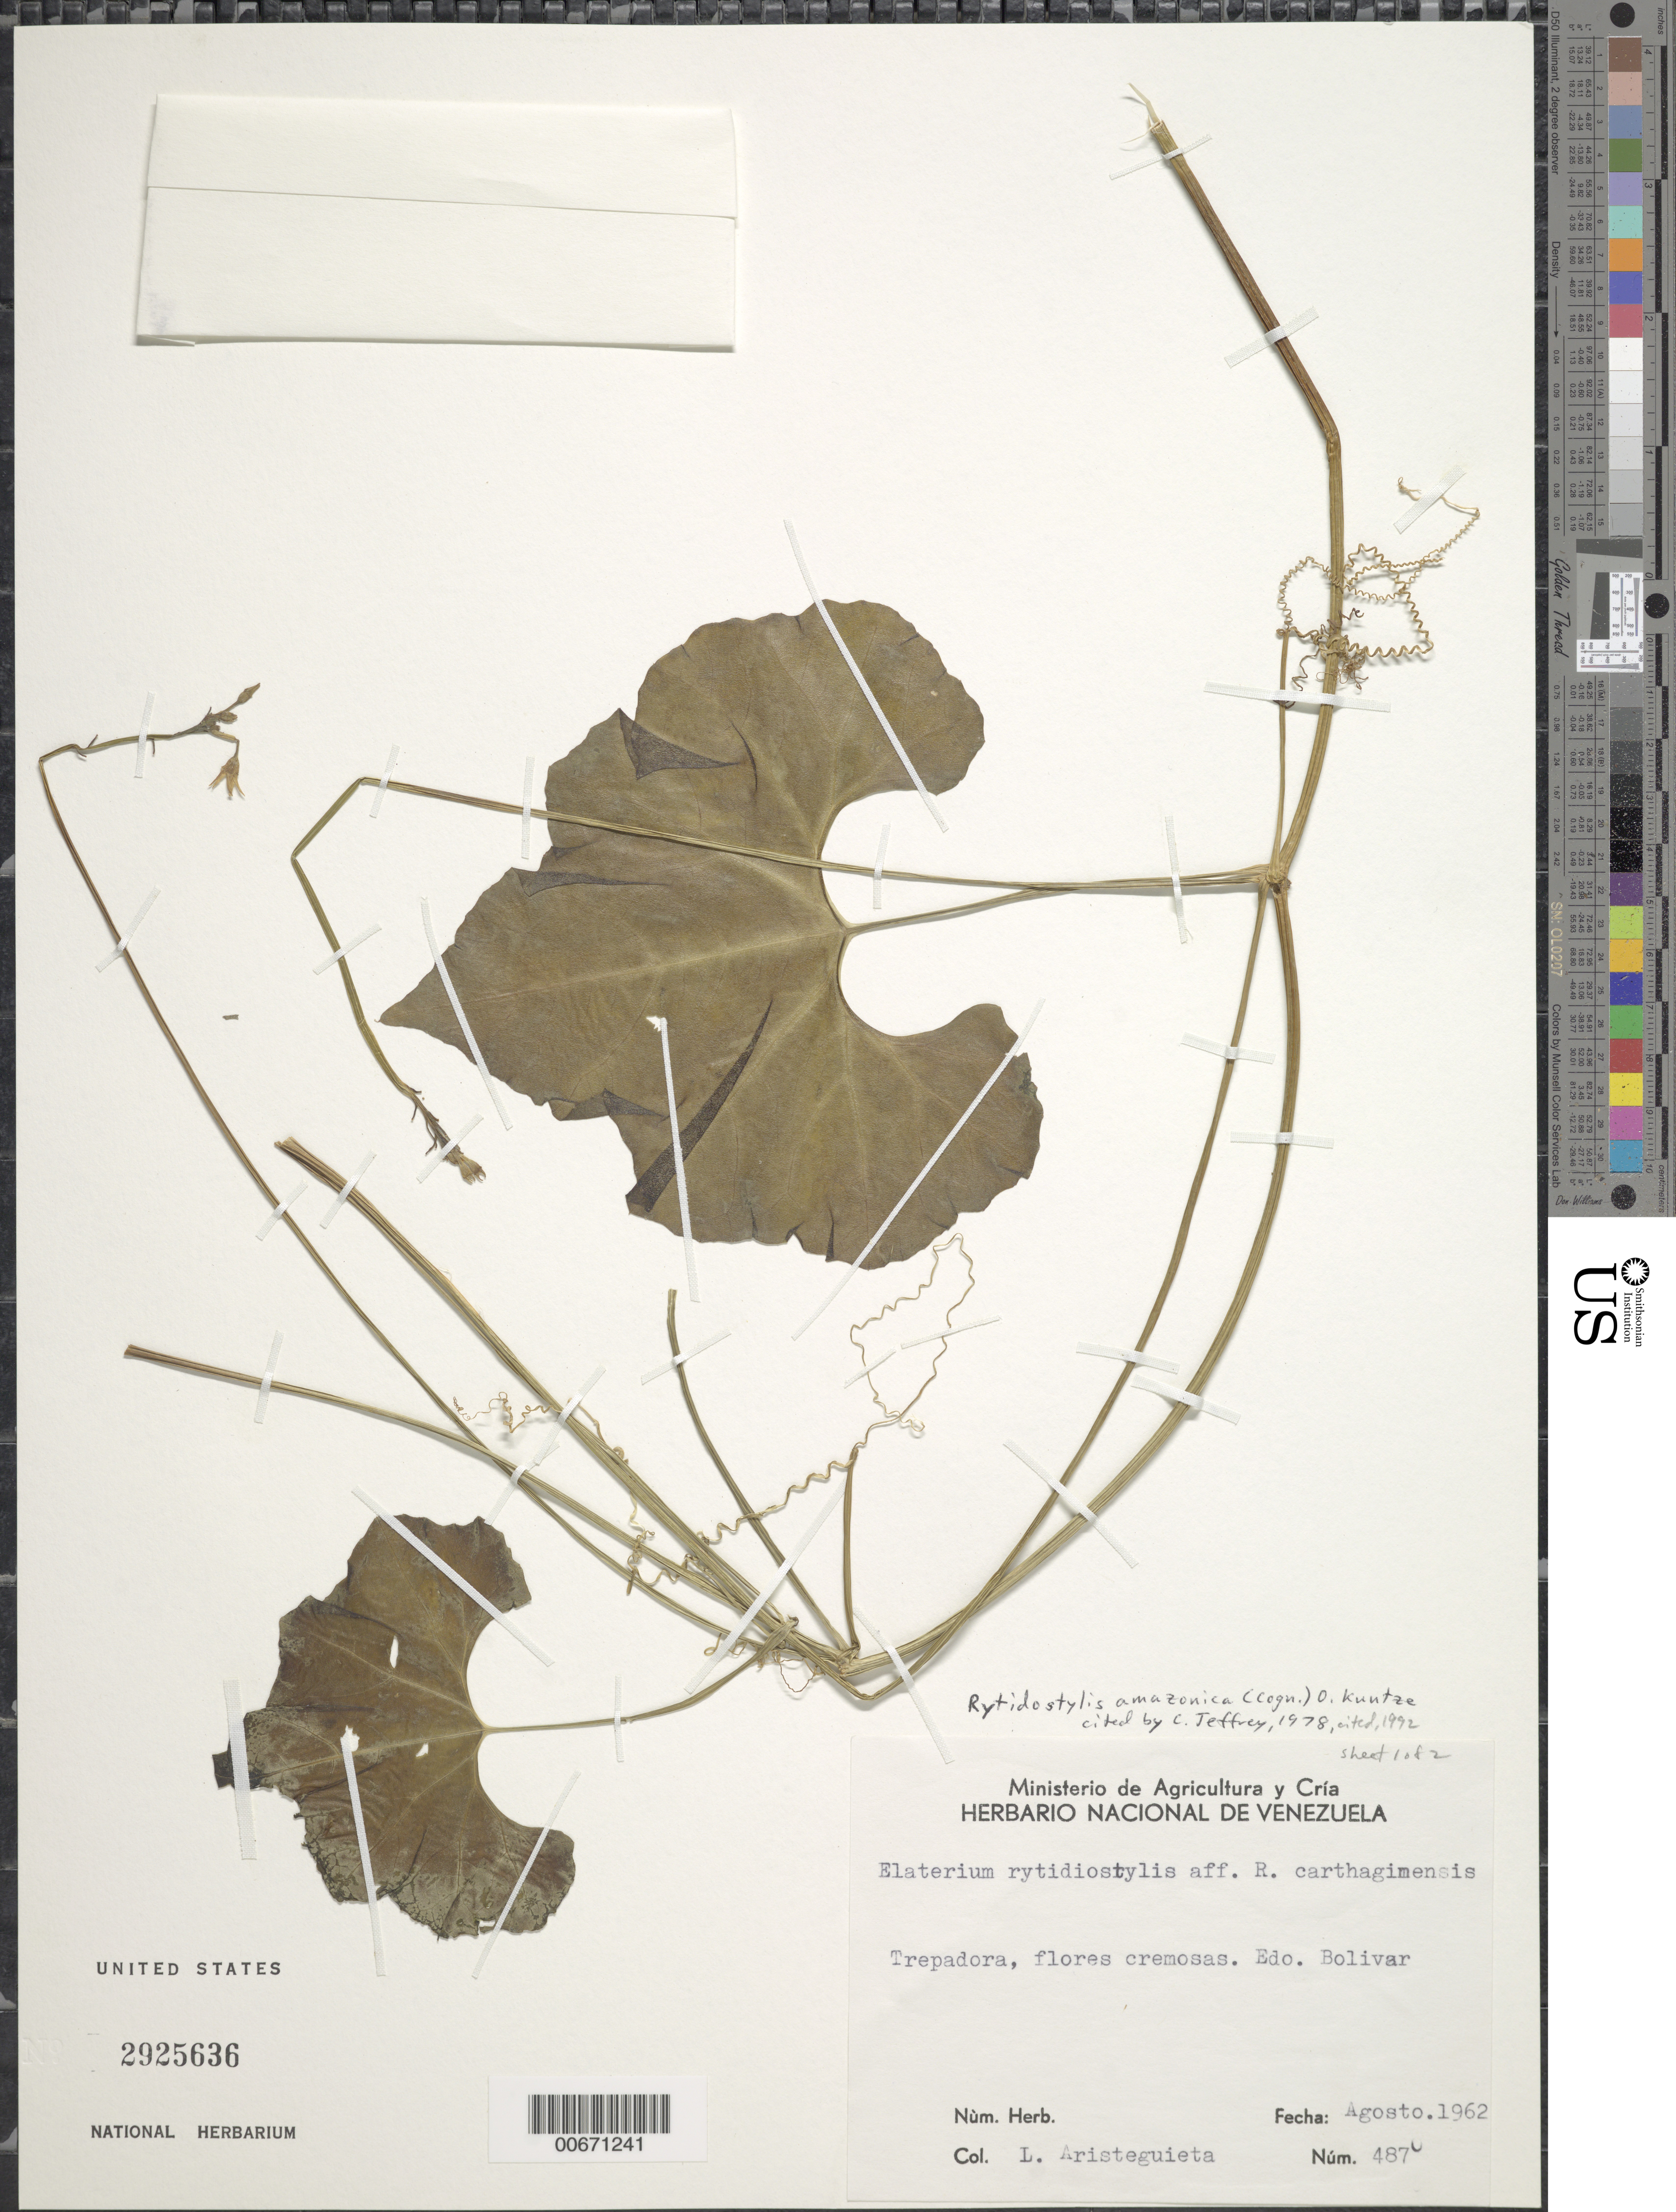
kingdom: Plantae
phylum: Tracheophyta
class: Magnoliopsida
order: Cucurbitales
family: Cucurbitaceae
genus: Cyclanthera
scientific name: Cyclanthera carthagenensis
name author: (Jacq.) H. Schaef. & S.S. Renner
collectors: L. Aristeguieta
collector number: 487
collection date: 1962-08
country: Venezuela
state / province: Bolivar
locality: Trepadora, flores cremosas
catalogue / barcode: US 2925636